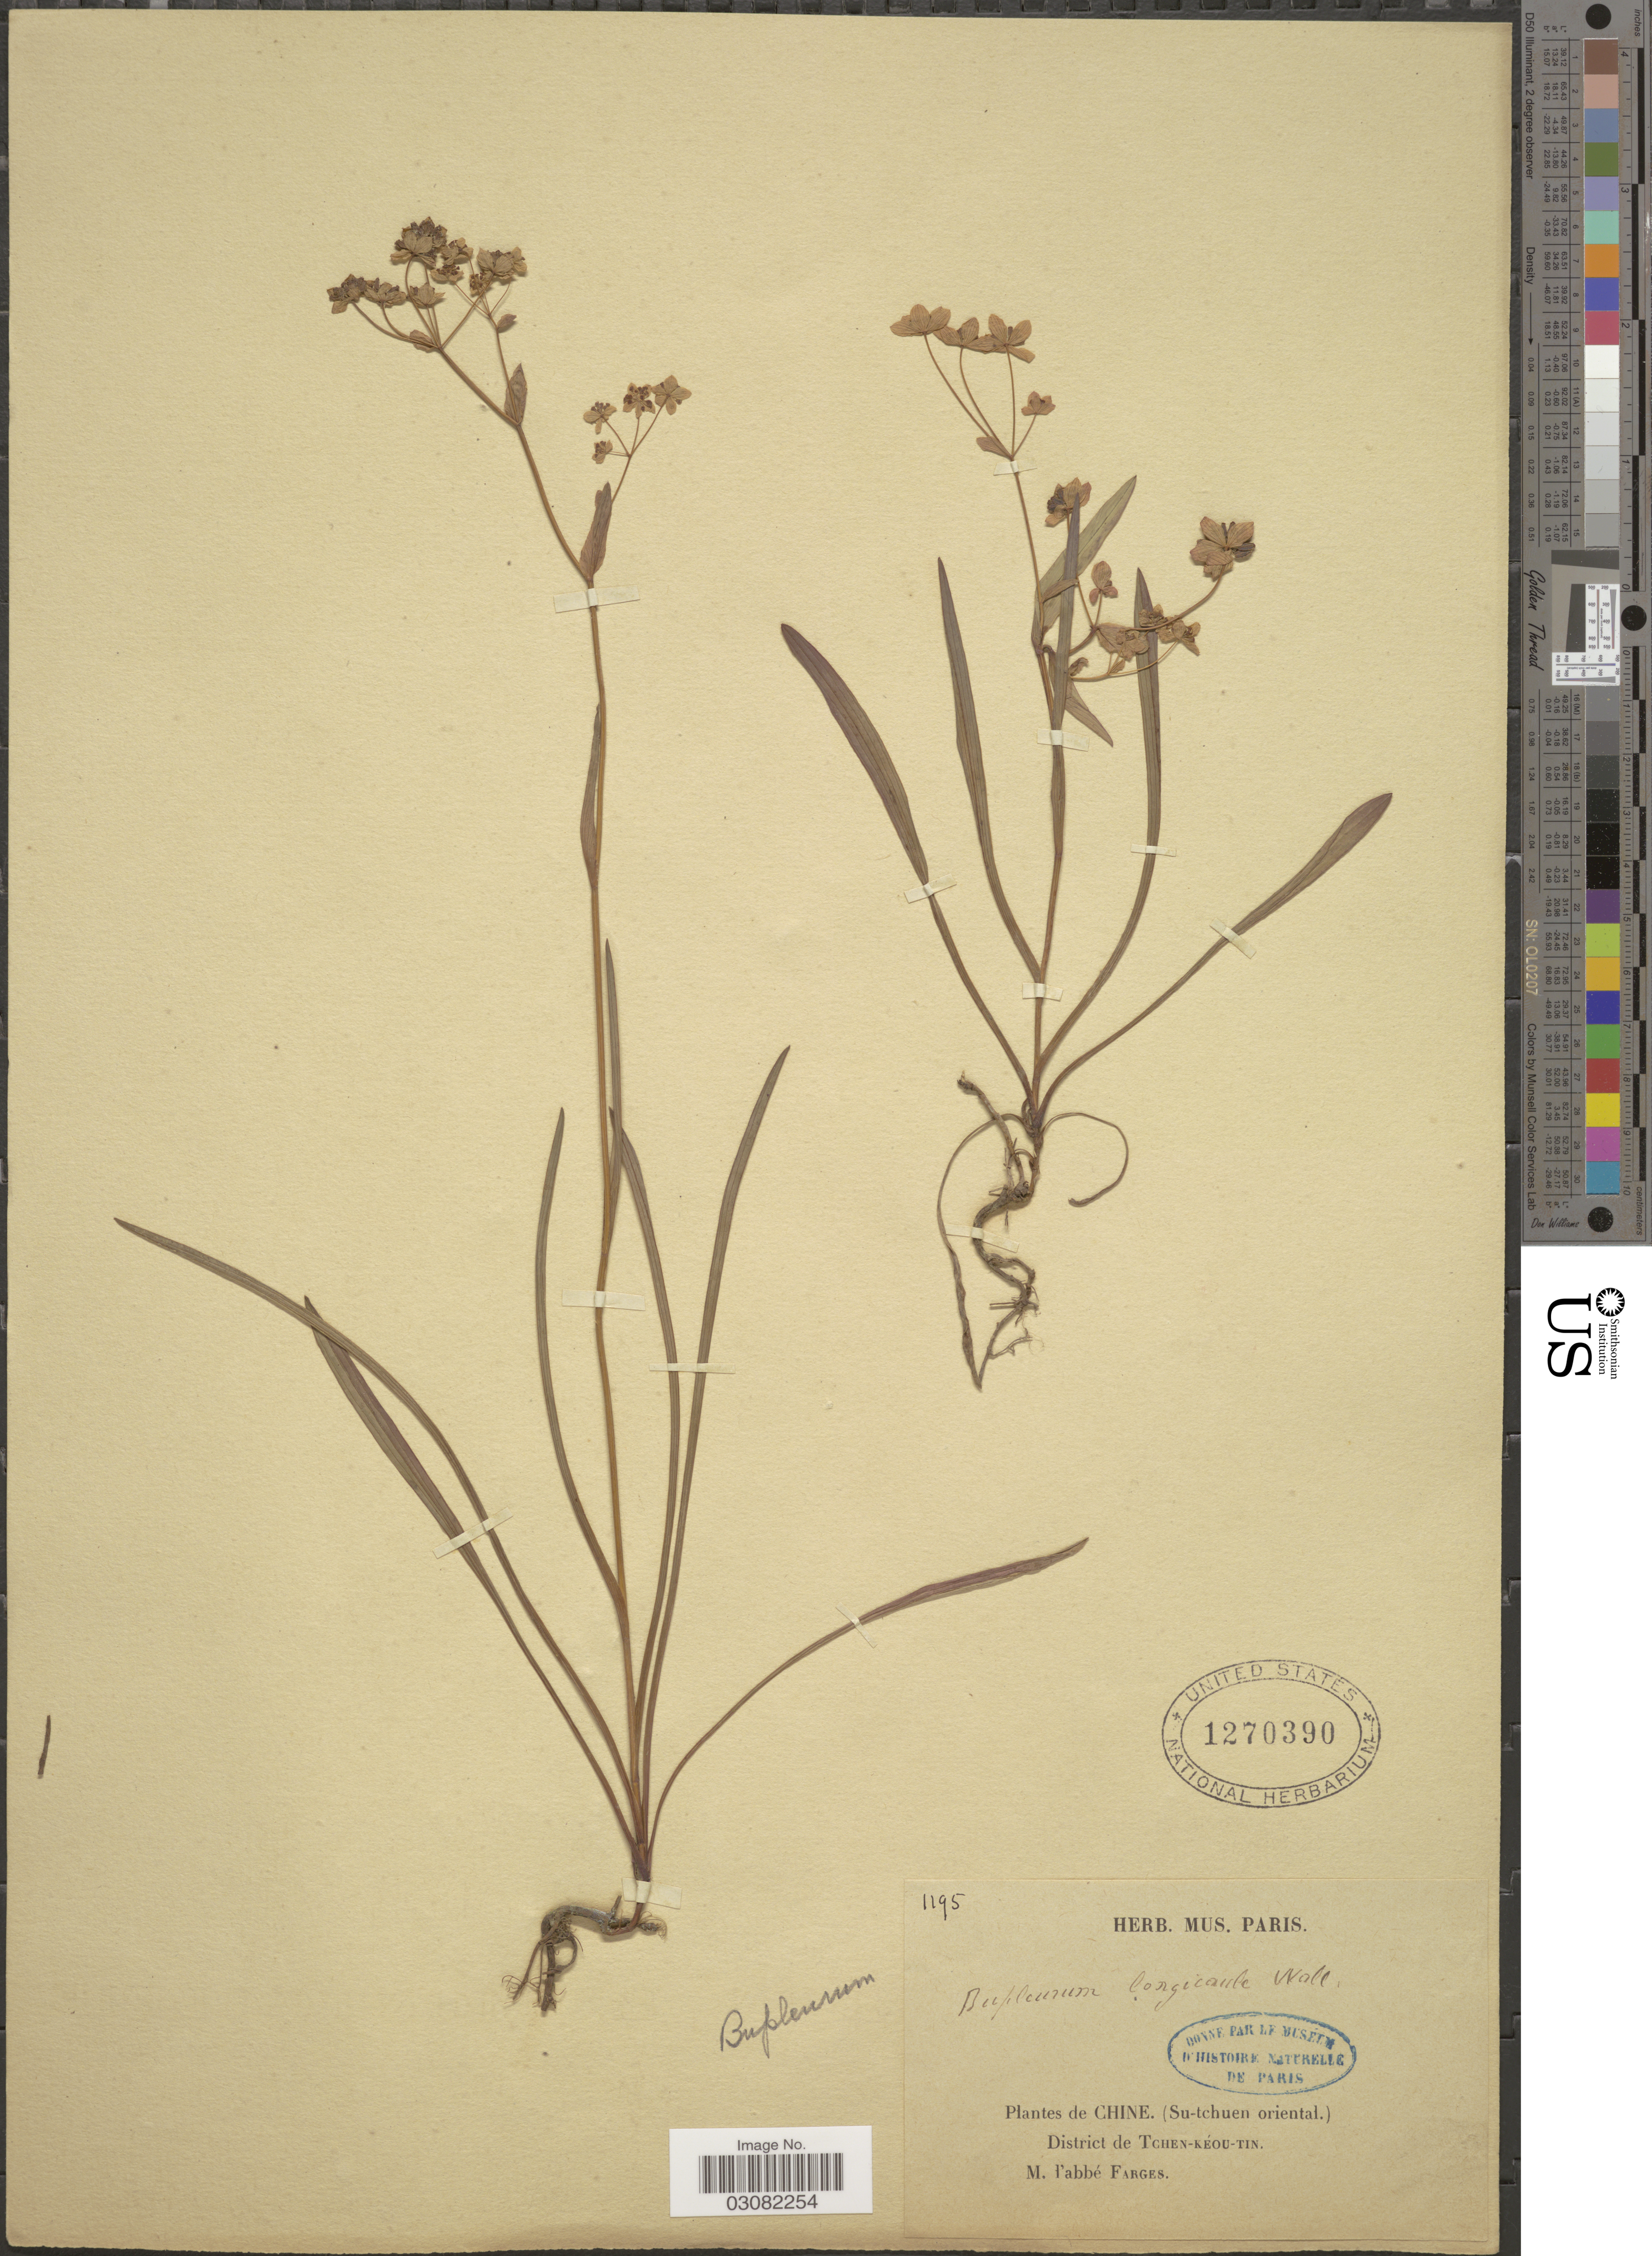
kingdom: Plantae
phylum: Tracheophyta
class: Magnoliopsida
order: Apiales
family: Apiaceae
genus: Bupleurum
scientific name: Bupleurum longicaule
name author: Wall ex DC.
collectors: M. Farges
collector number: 1295*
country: China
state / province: Sichuan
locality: (Su-tchuen oriental). District de Tchen-Kéou-Tin.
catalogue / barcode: US 1270390